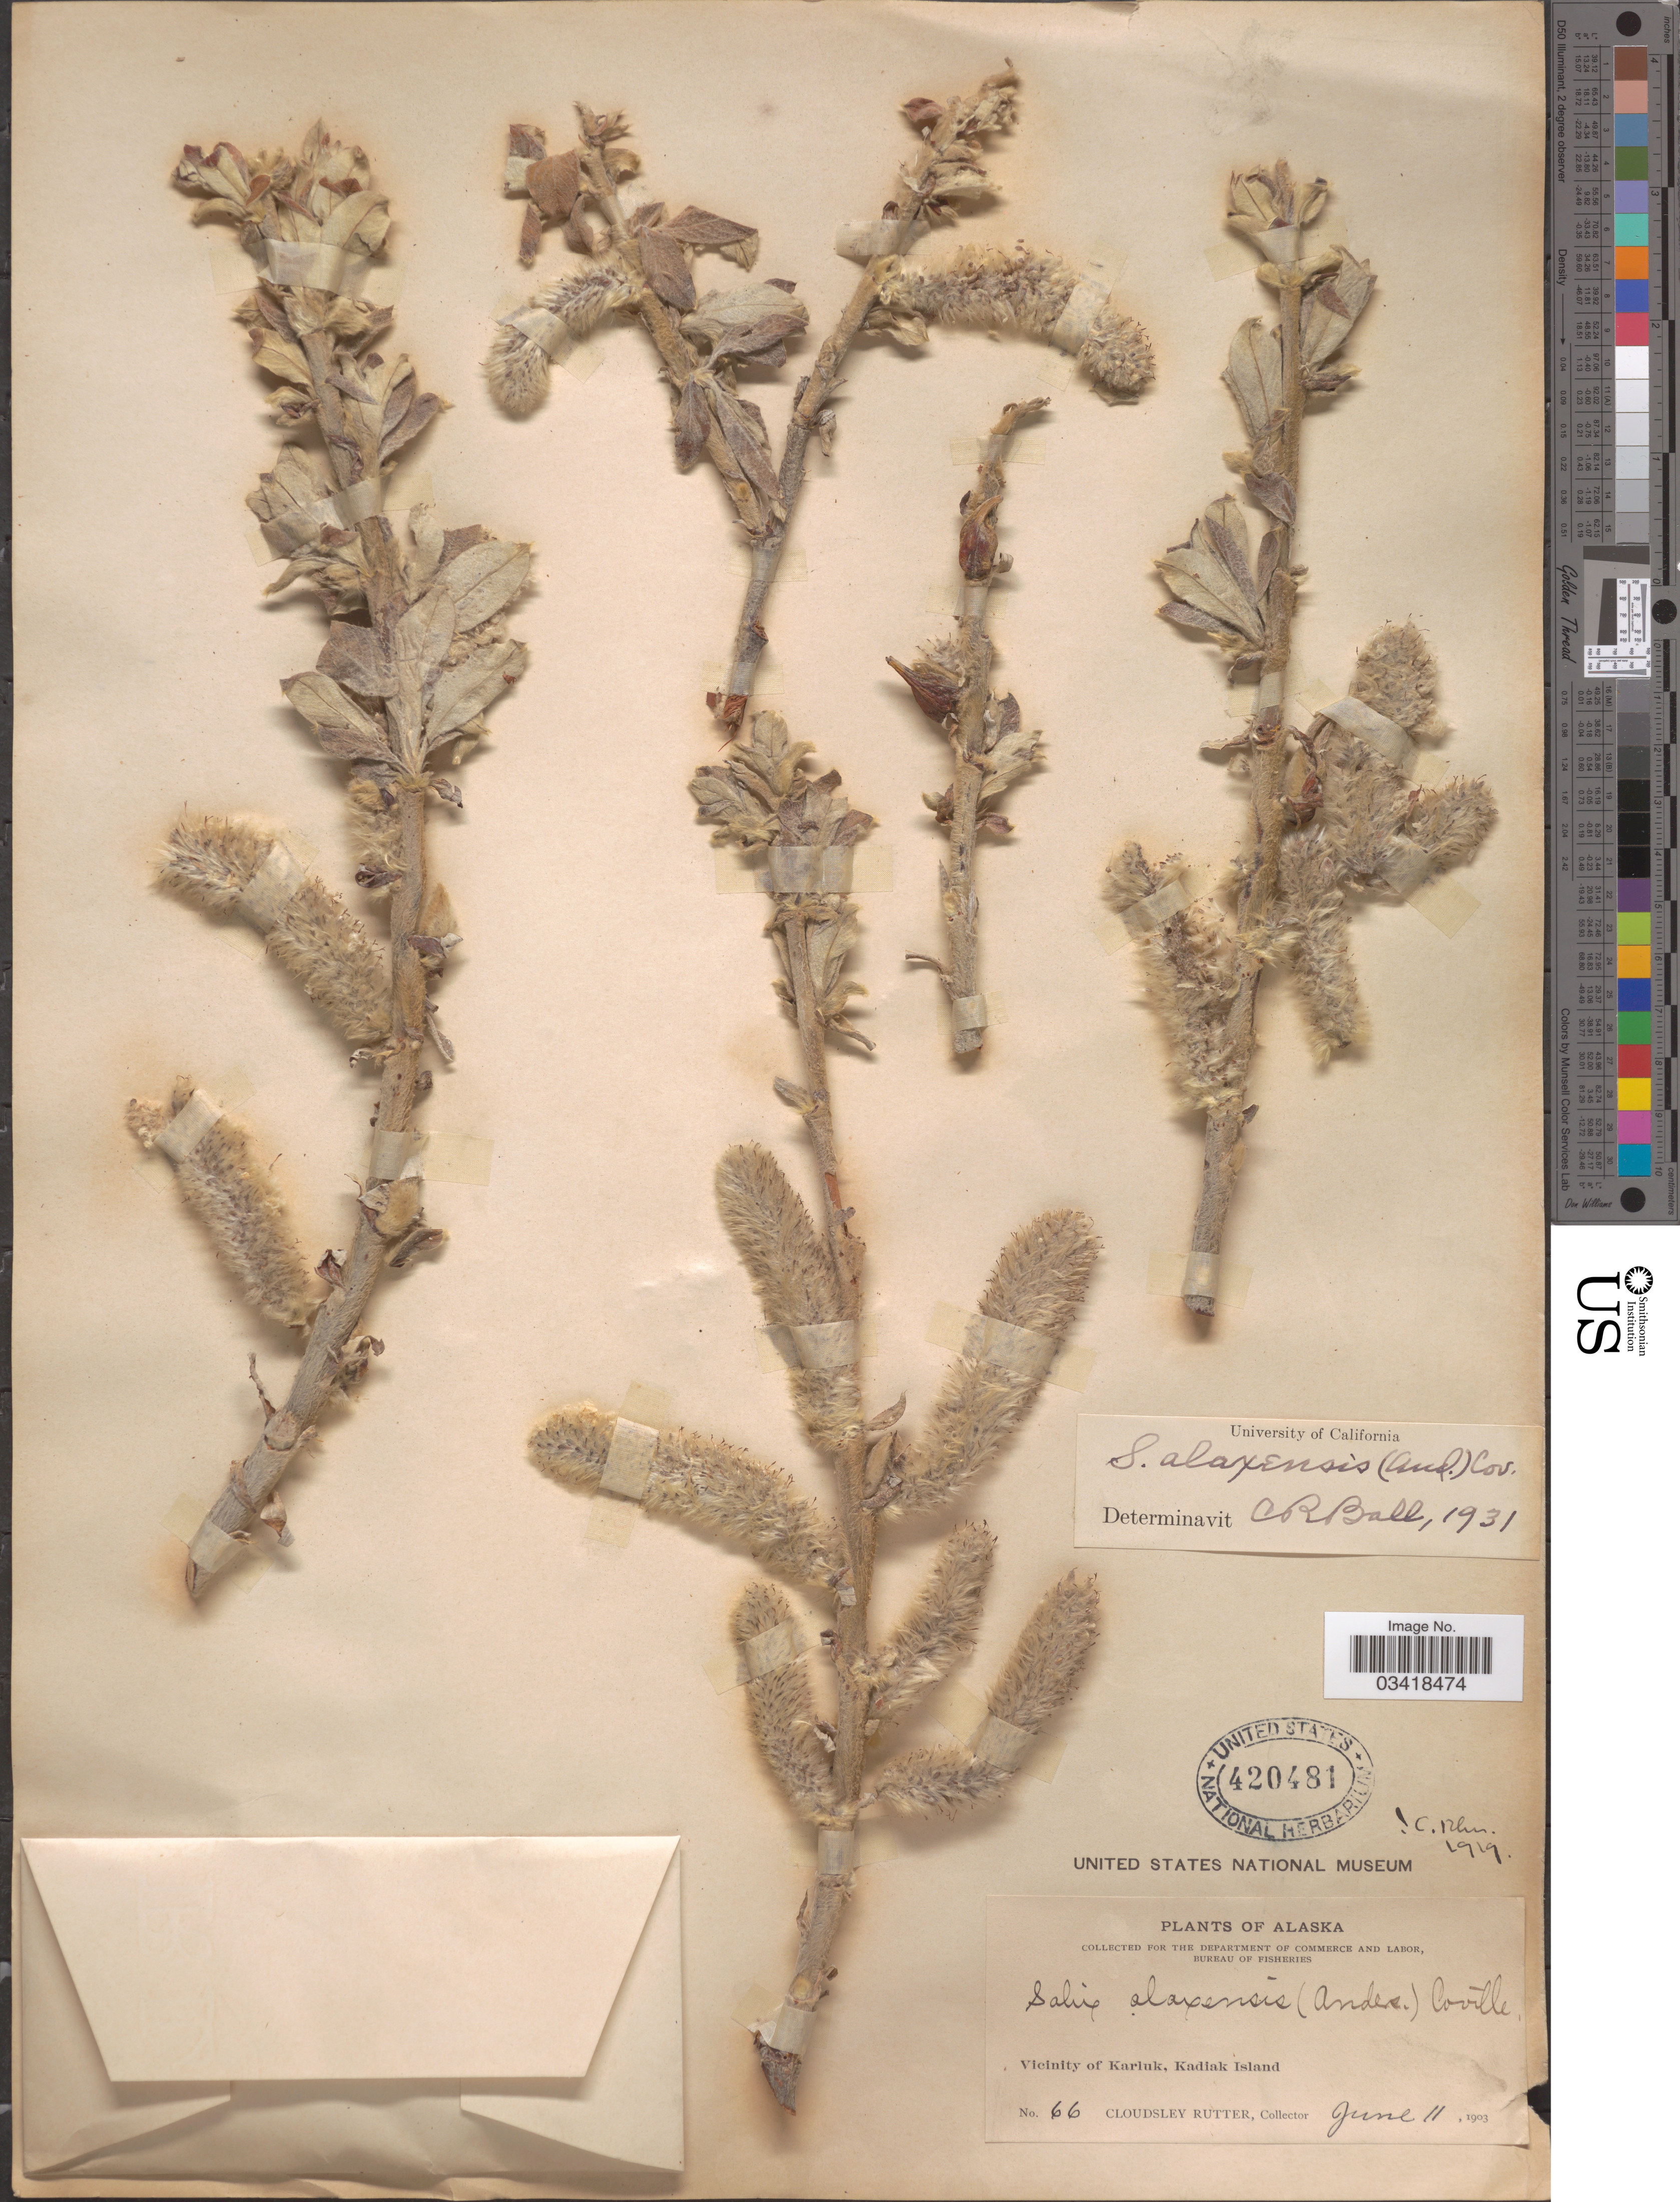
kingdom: Plantae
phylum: Tracheophyta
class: Magnoliopsida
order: Malpighiales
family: Salicaceae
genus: Salix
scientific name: Salix alaxensis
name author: (Andersson) Coville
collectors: C. Rutter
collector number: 66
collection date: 1903-06-11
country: United States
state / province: Alaska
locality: Vicinity of Karluk, Kadiak Island.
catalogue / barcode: US 420481